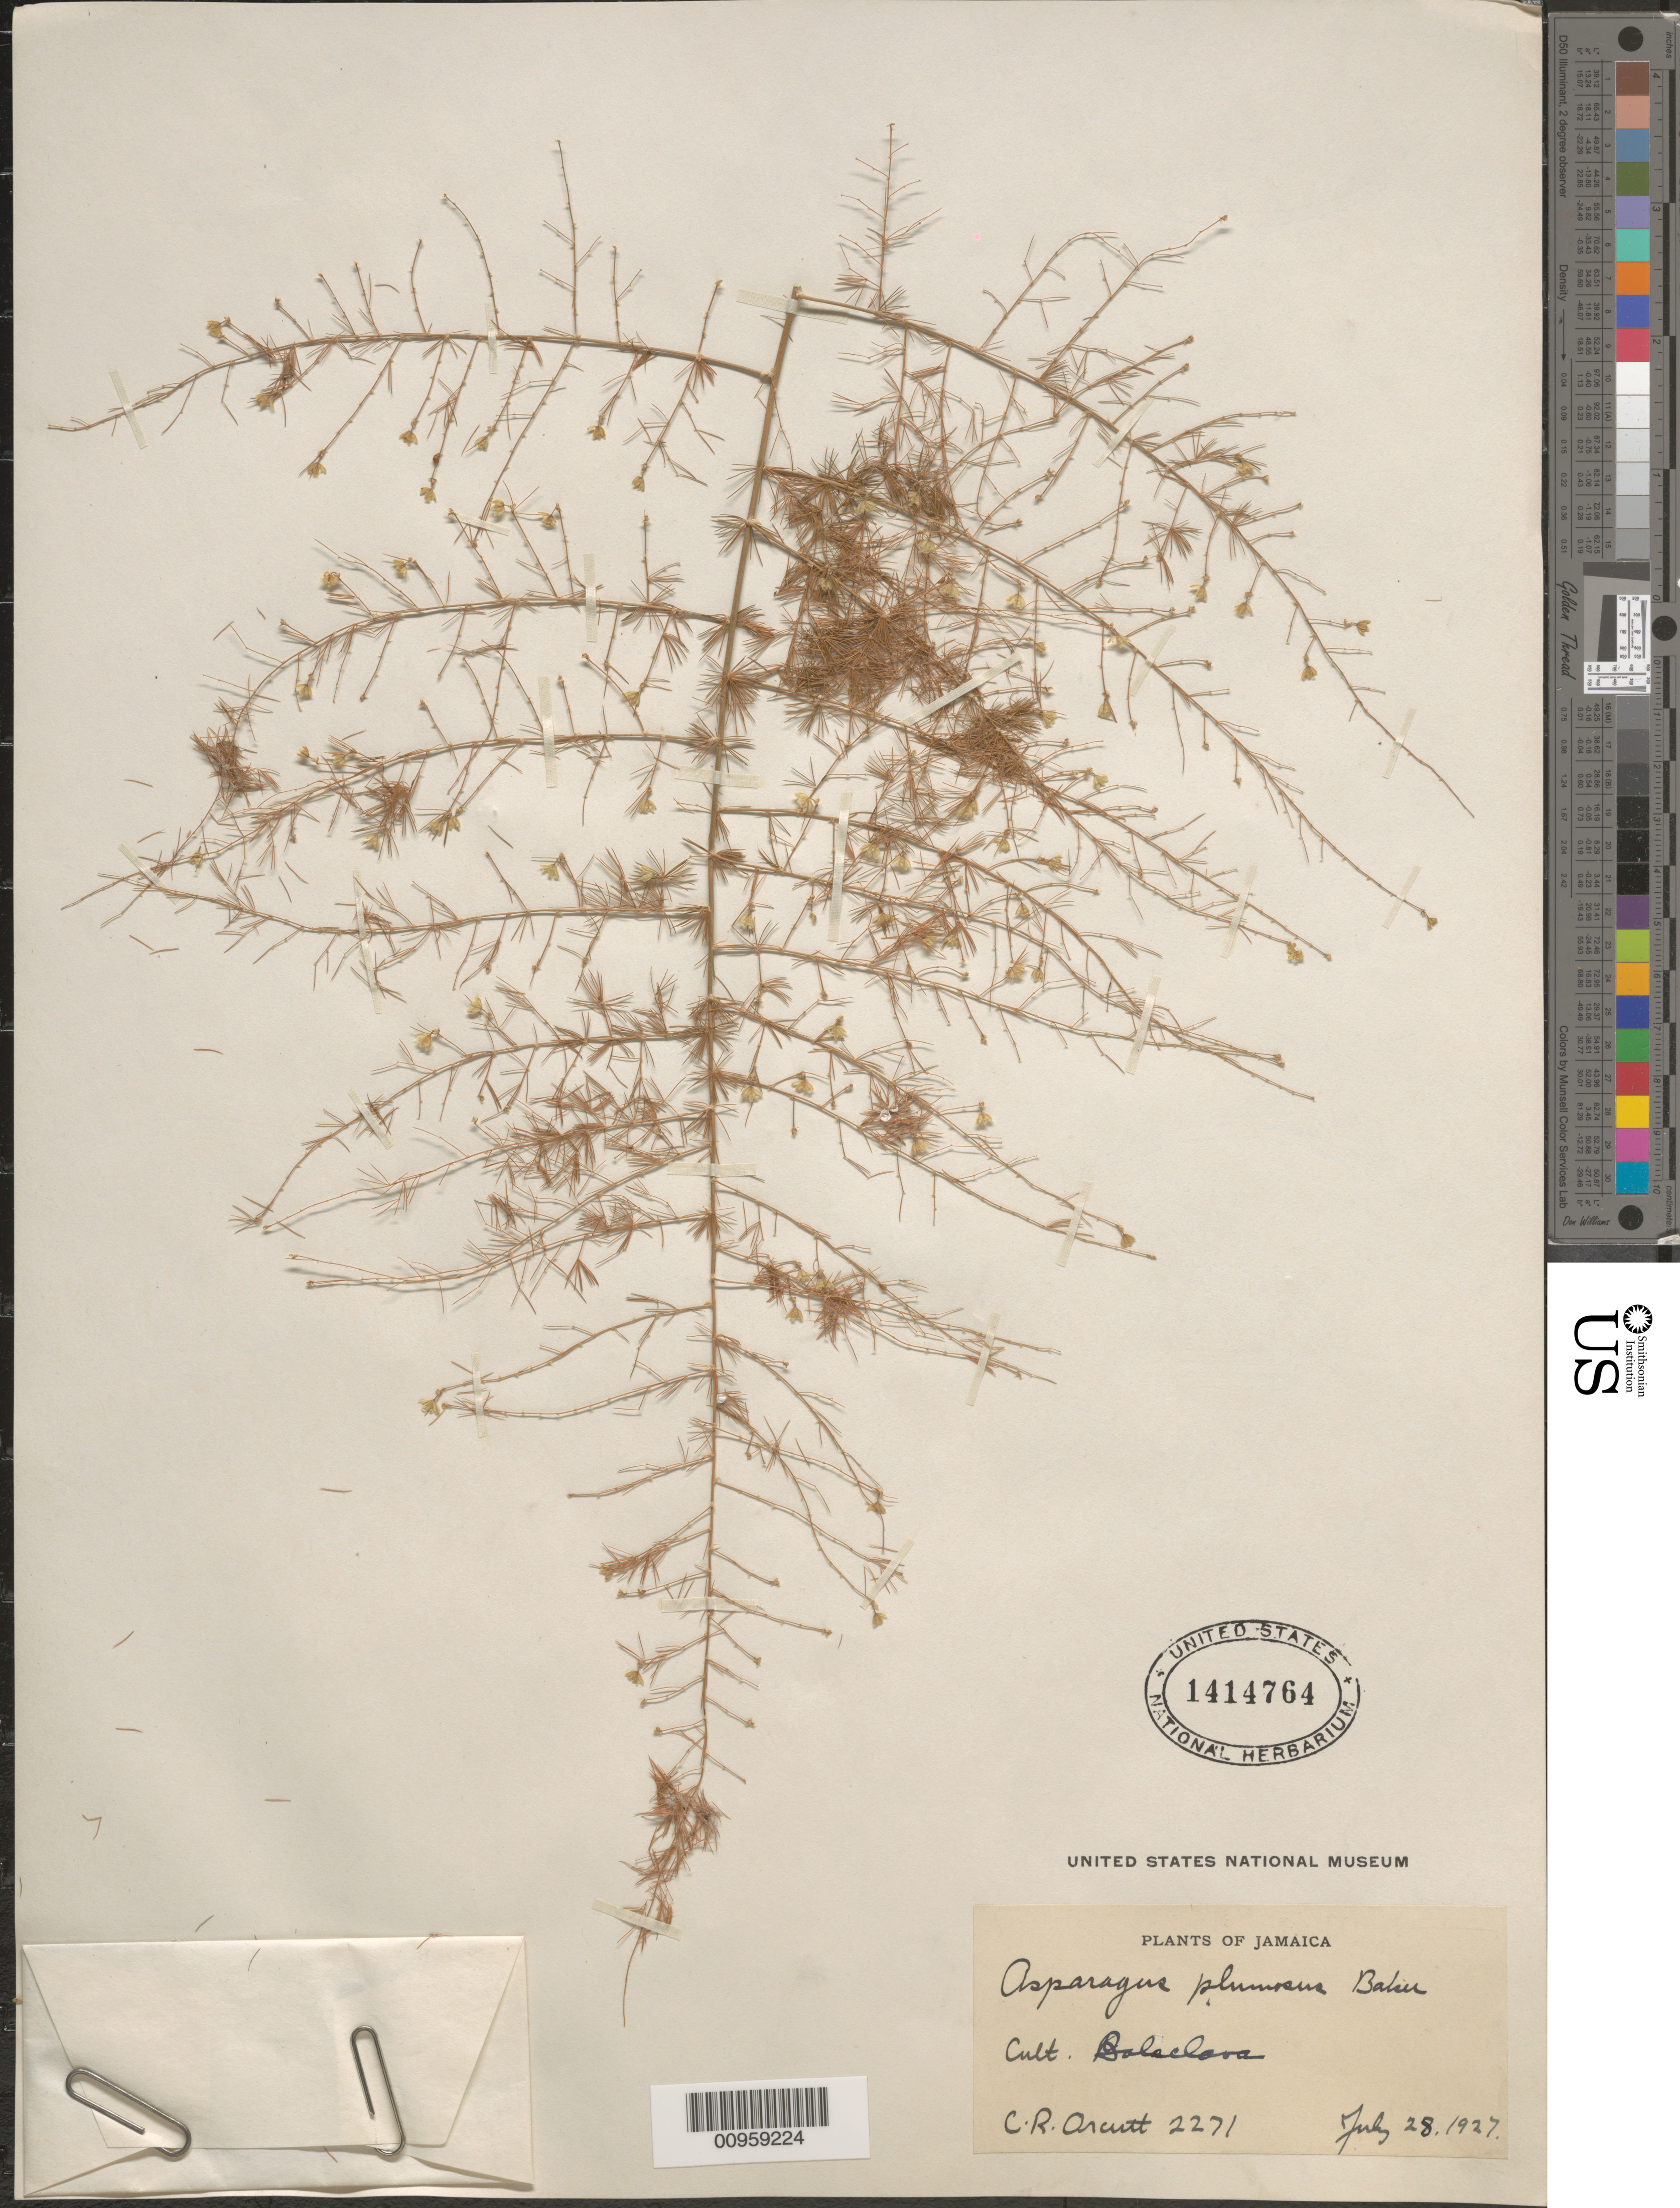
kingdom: Plantae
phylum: Tracheophyta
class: Liliopsida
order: Asparagales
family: Asparagaceae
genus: Asparagus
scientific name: Asparagus plumosus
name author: Baker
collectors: C. R. Orcutt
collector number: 2271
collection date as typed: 28 Jul 1927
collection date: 1927-07-28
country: Jamaica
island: Jamaica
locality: Balaclara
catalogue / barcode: US 1414764